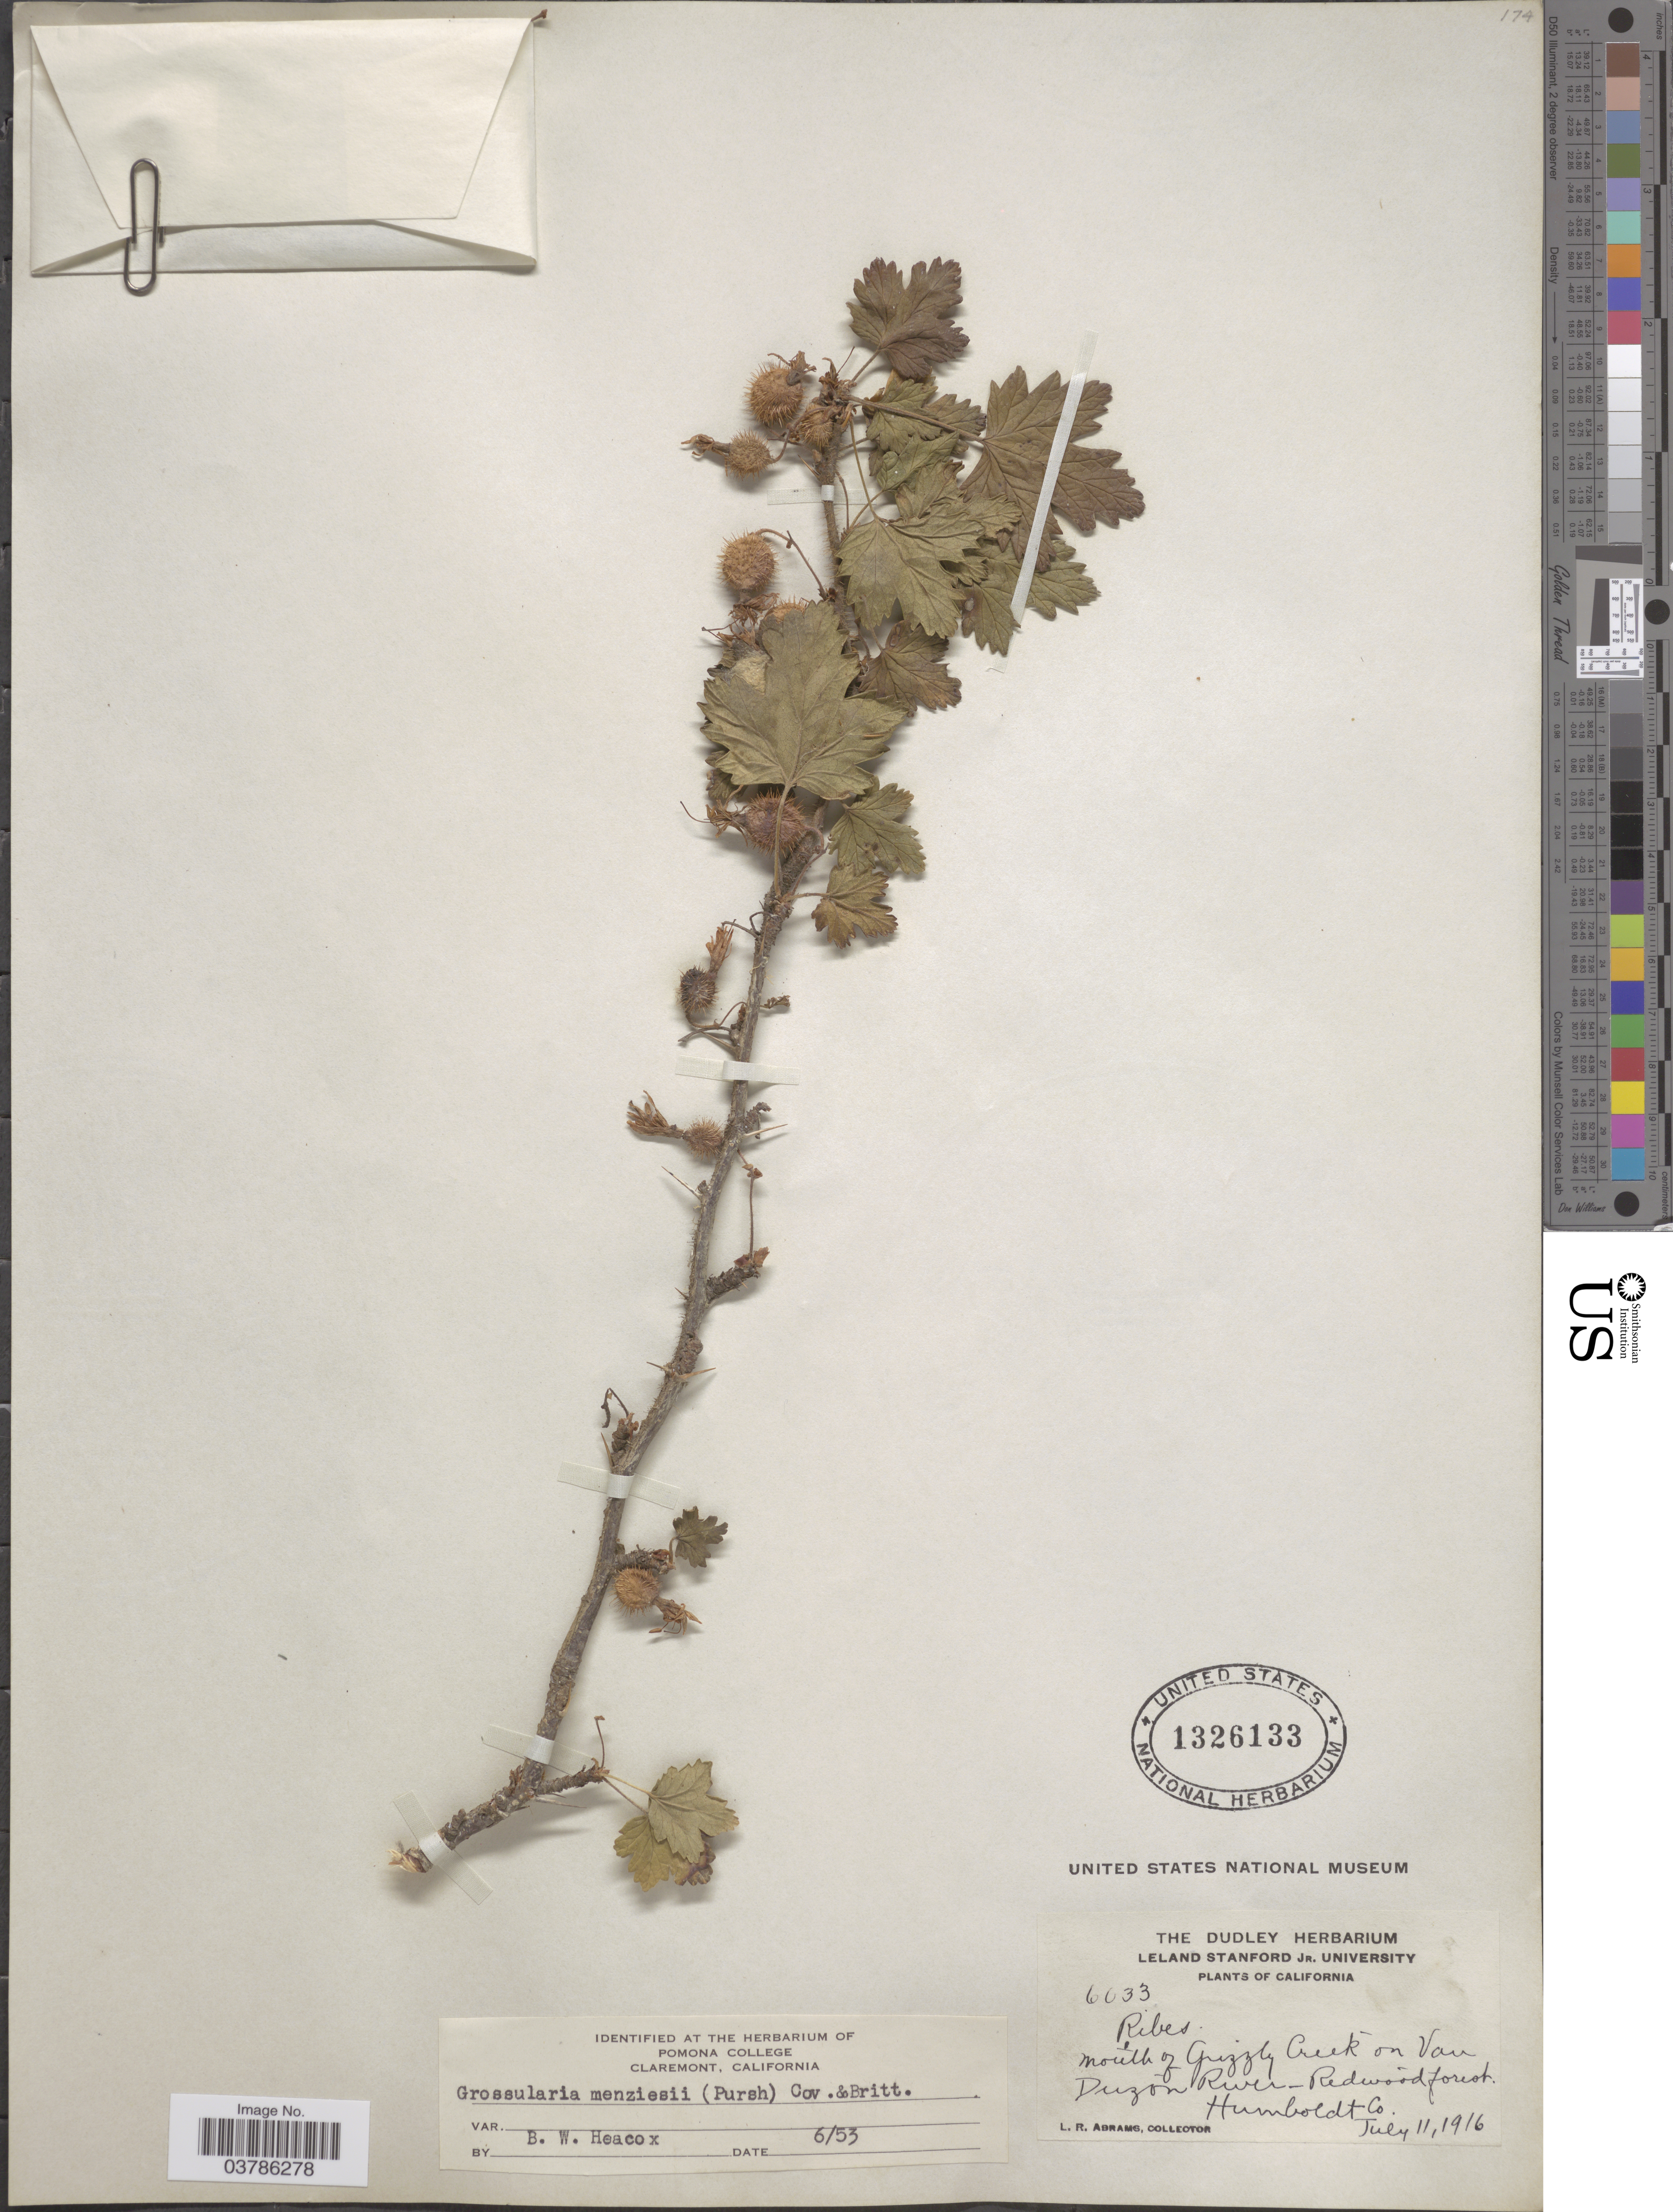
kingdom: Plantae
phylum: Tracheophyta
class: Magnoliopsida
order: Saxifragales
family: Grossulariaceae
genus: Ribes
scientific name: Ribes menziesii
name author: Pursh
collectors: L. Abrams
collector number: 6033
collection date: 1916-07-11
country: United States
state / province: California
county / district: Humboldt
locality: Mouth of Grizzly Creek on Van Duzón River- Redwood forest. Humboldt Co.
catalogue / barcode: US 1326133